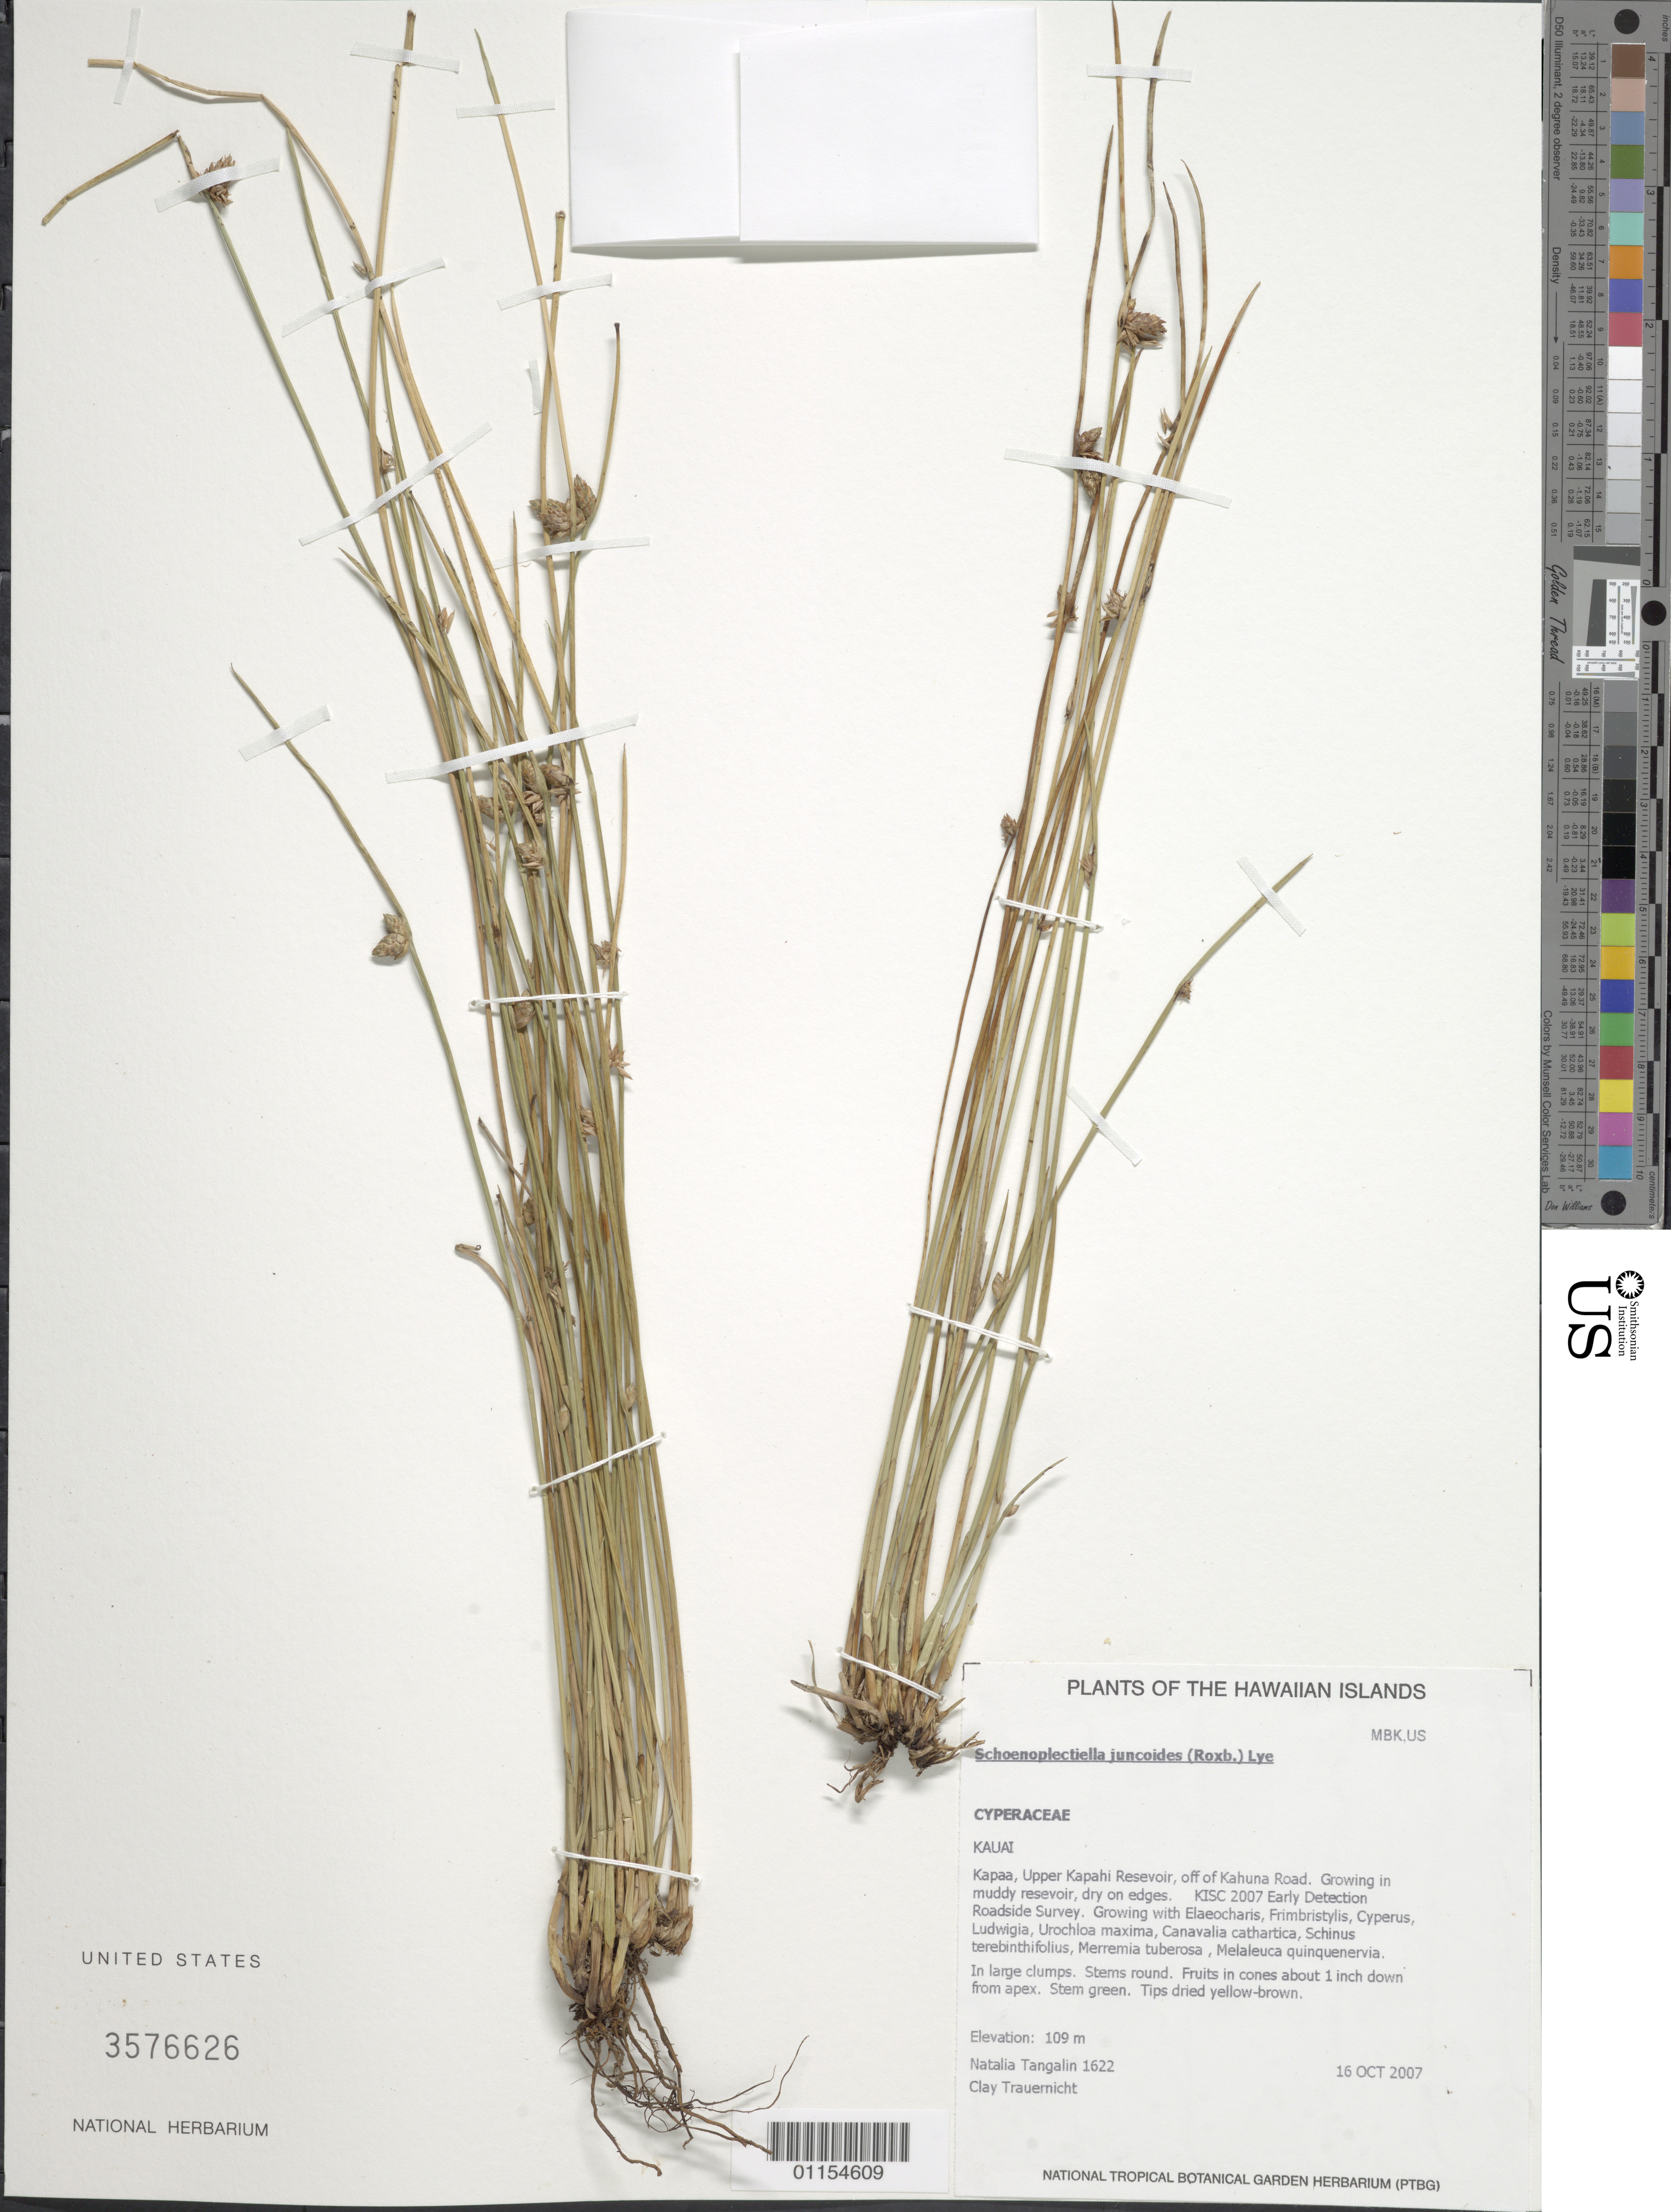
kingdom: Plantae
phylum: Tracheophyta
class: Liliopsida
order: Poales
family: Cyperaceae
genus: Schoenoplectiella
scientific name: Schoenoplectiella juncoides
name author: (Roxb.)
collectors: C. Trauernicht & N. Tangalin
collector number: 1622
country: United States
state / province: Hawaii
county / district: Kauai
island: Kaua'i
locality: Upper Kapahi reservoir, off of Kahuna Road.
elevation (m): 109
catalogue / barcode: US 3576626